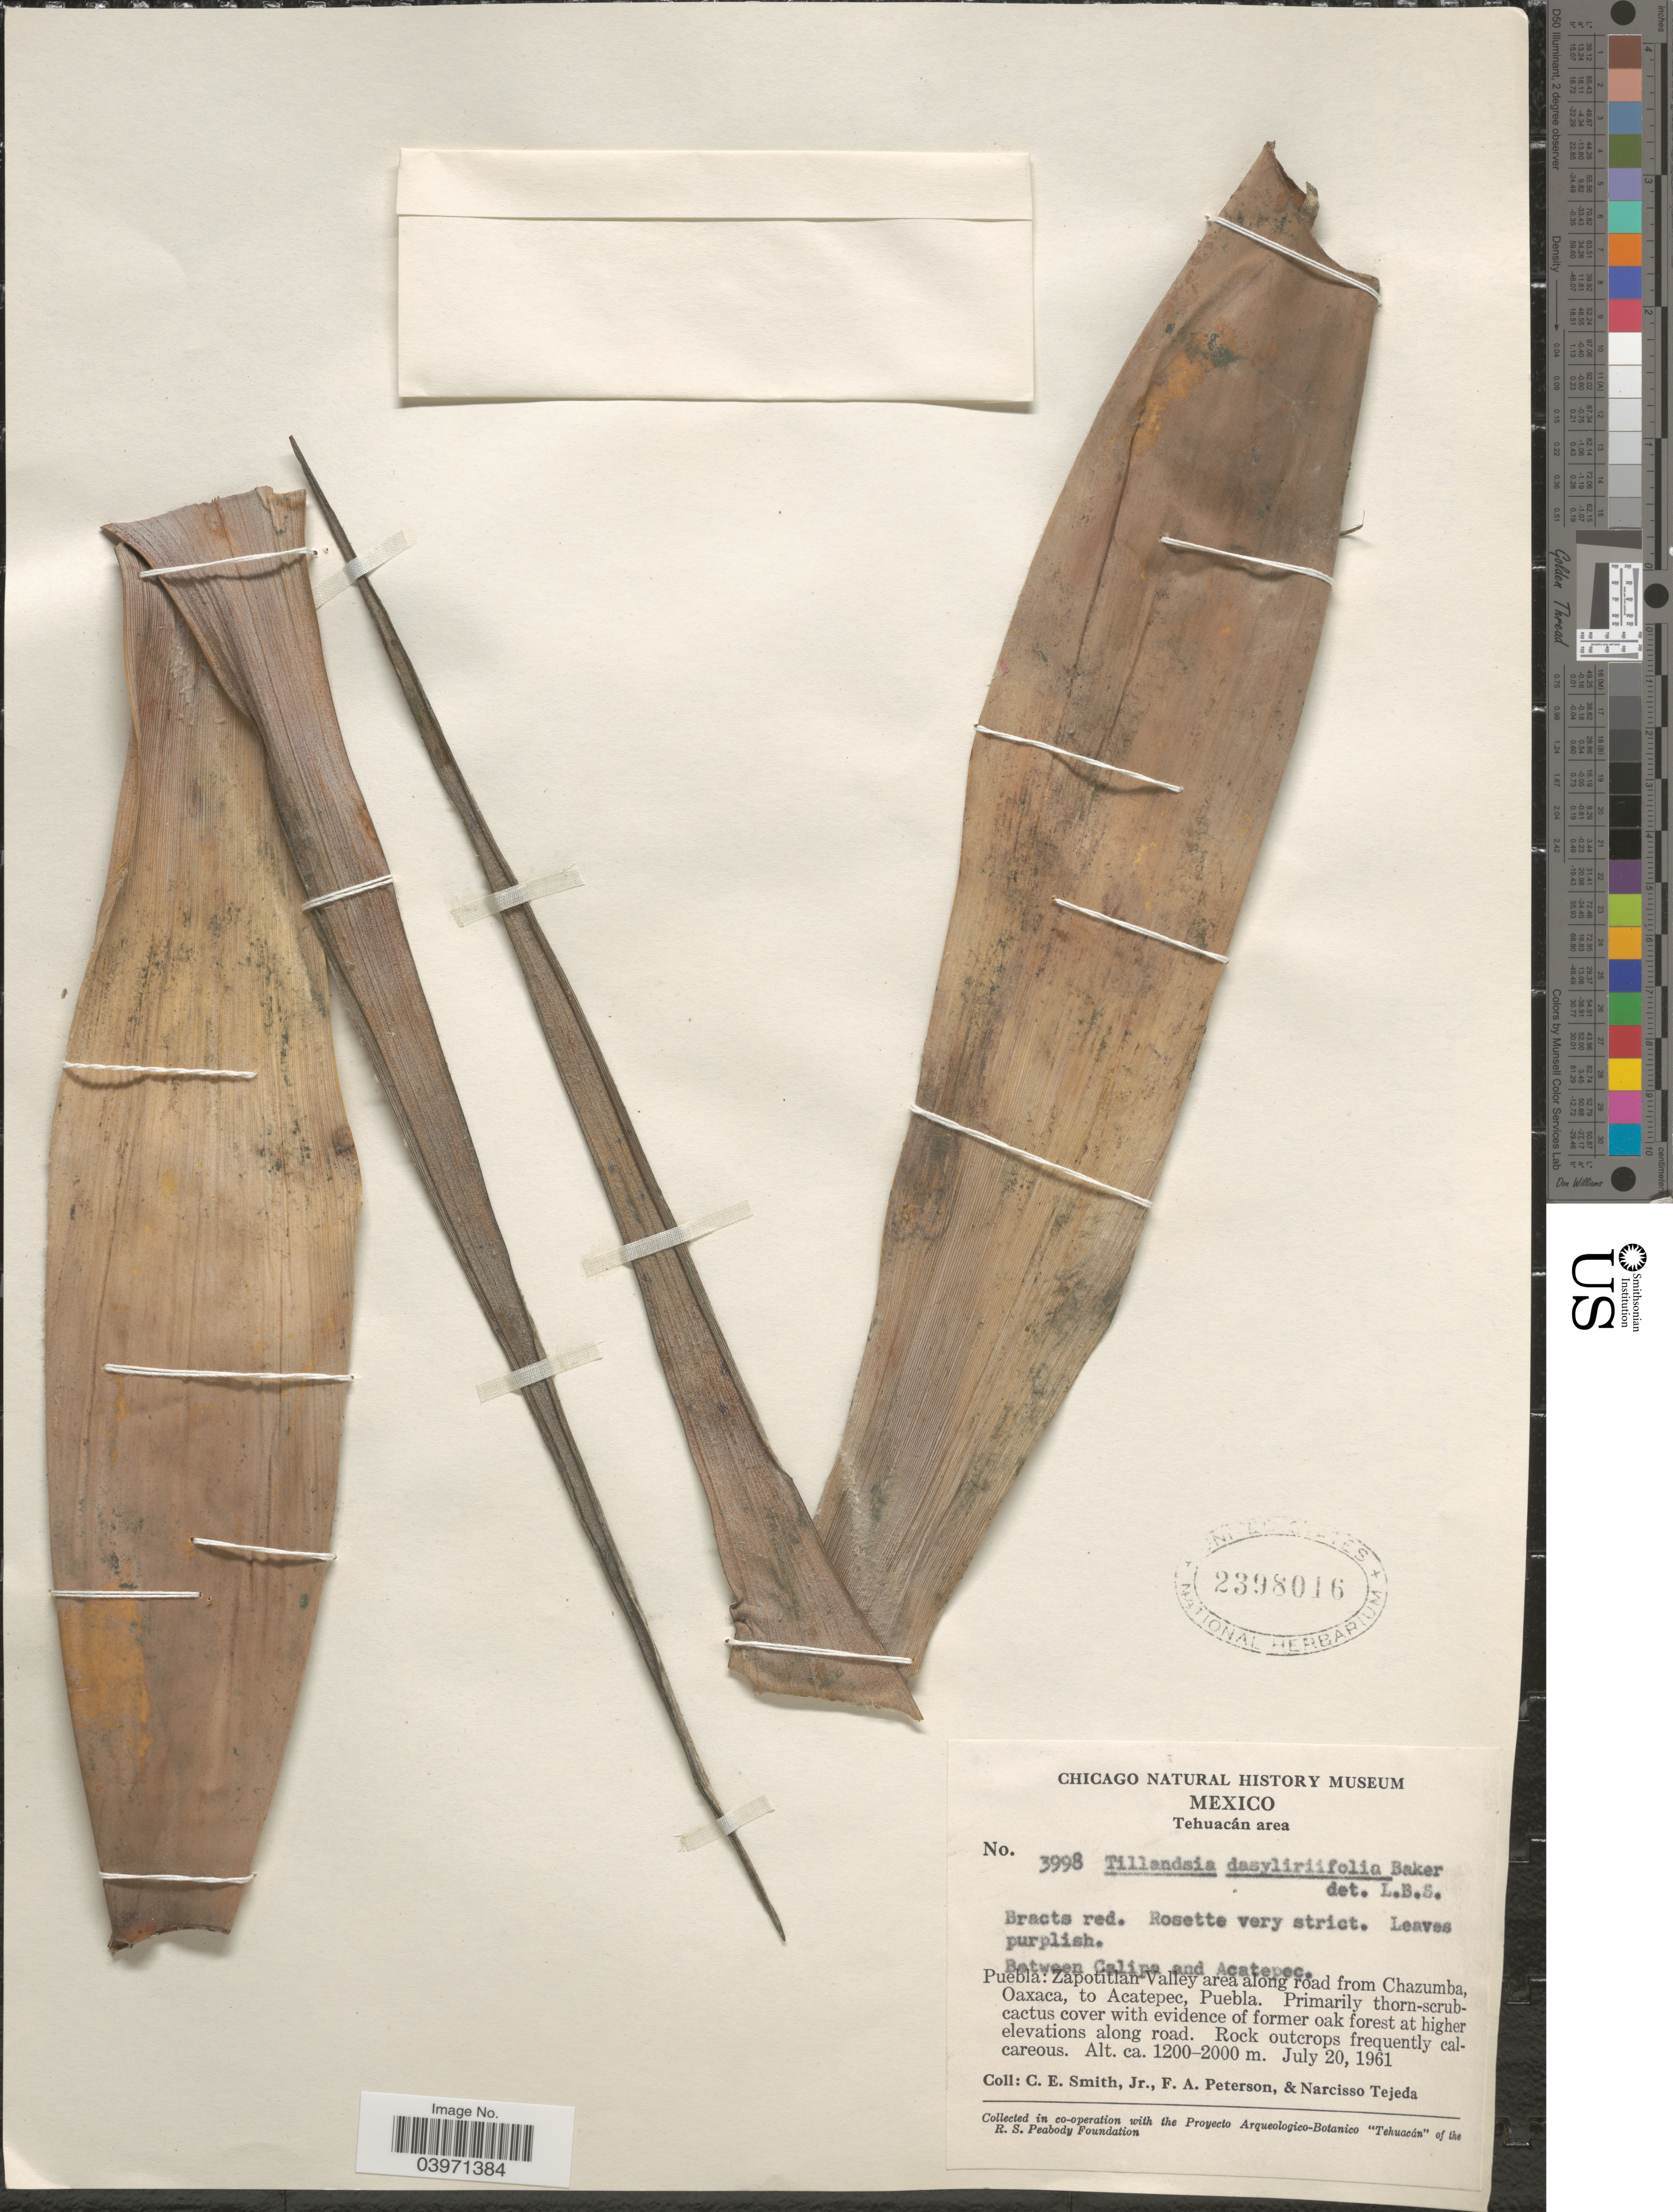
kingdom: Plantae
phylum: Tracheophyta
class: Liliopsida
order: Poales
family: Bromeliaceae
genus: Tillandsia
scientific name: Tillandsia limbata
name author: Schltdl.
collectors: C. E. Smith Jr., F. A. Peterson & N. Tejeda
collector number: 3998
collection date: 1961-07-20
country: Mexico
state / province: Puebla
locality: Tehuacán area. Between Calipa and Acatepec. Zapotitlan Valley area along road from Chazumba, Oaxaca, to Acatepec, Puebla.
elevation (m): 1200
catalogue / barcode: US 2398016